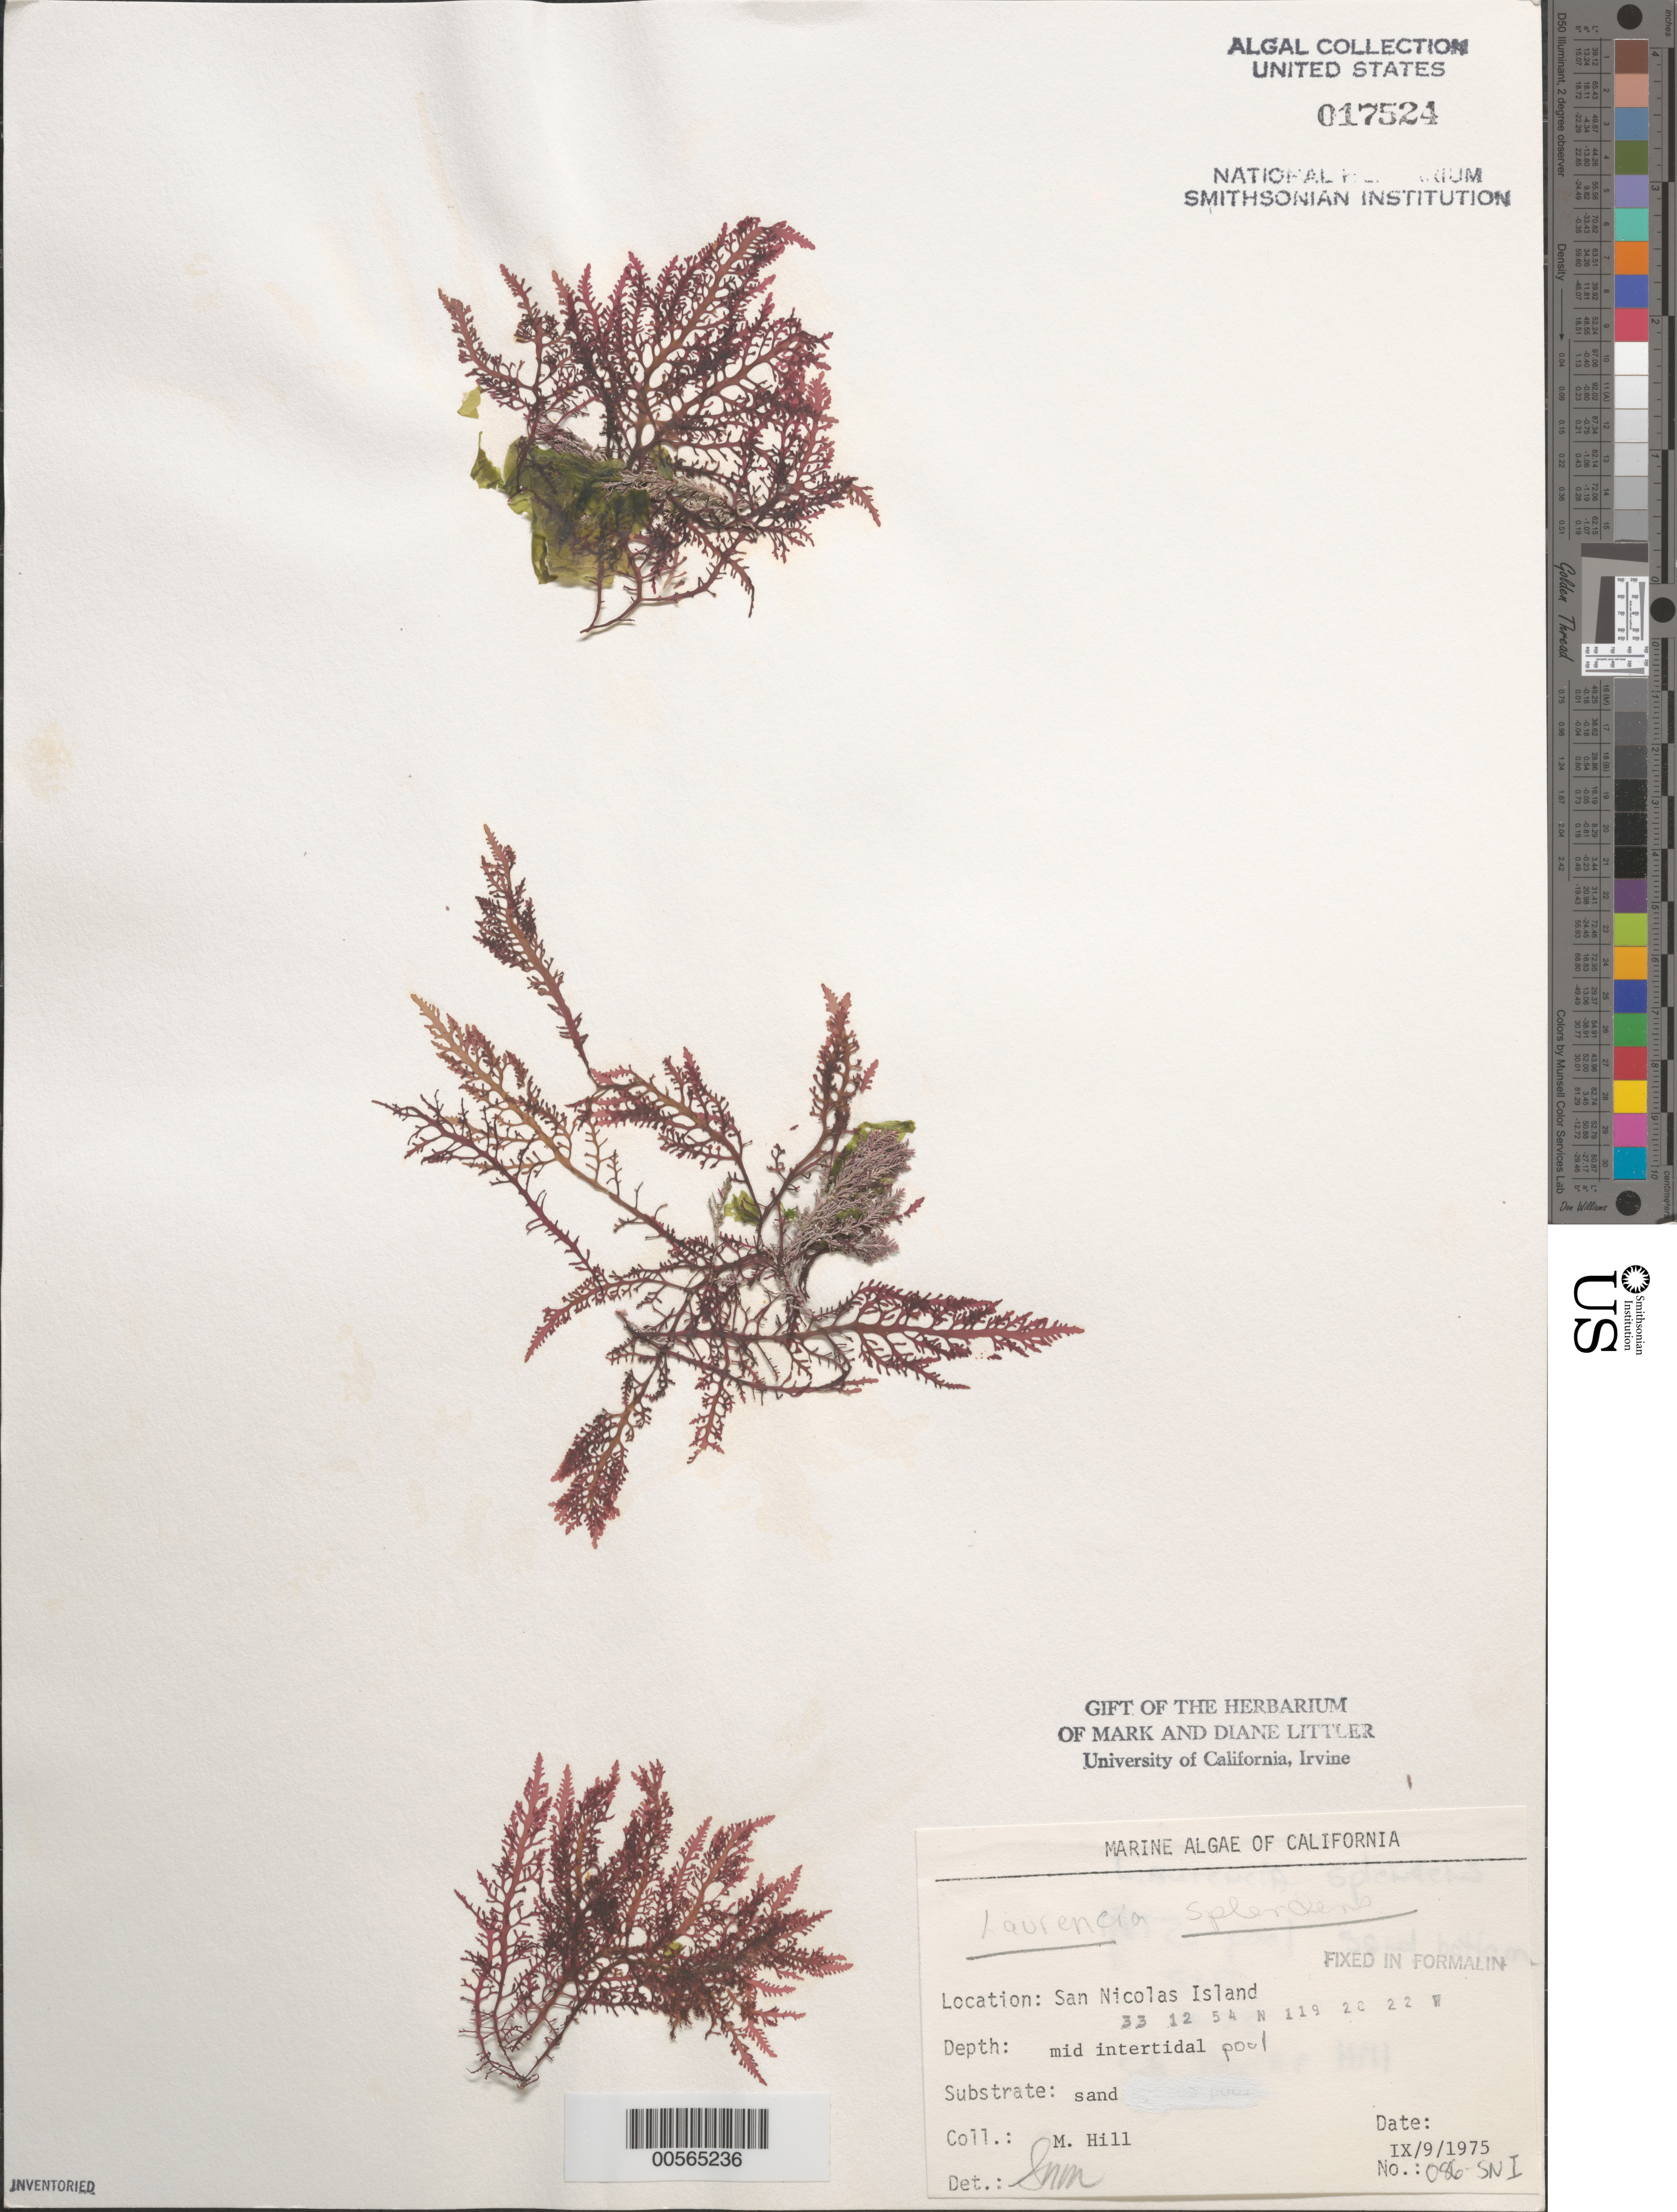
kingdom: Plantae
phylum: Rhodophyta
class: Florideophyceae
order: Ceramiales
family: Rhodomelaceae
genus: Osmundea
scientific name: Osmundea splendens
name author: (Hollenb.) K.W. Nam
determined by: Algae name updating Project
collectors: M. Hill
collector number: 086-sni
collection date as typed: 09 Sep 1975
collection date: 1975-09-09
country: United States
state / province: California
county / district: Ventura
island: San Nicolas Island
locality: Dutch Harbor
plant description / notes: BLM-SOCALBIGHT Rocky Intertidal Survey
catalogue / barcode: US 17524